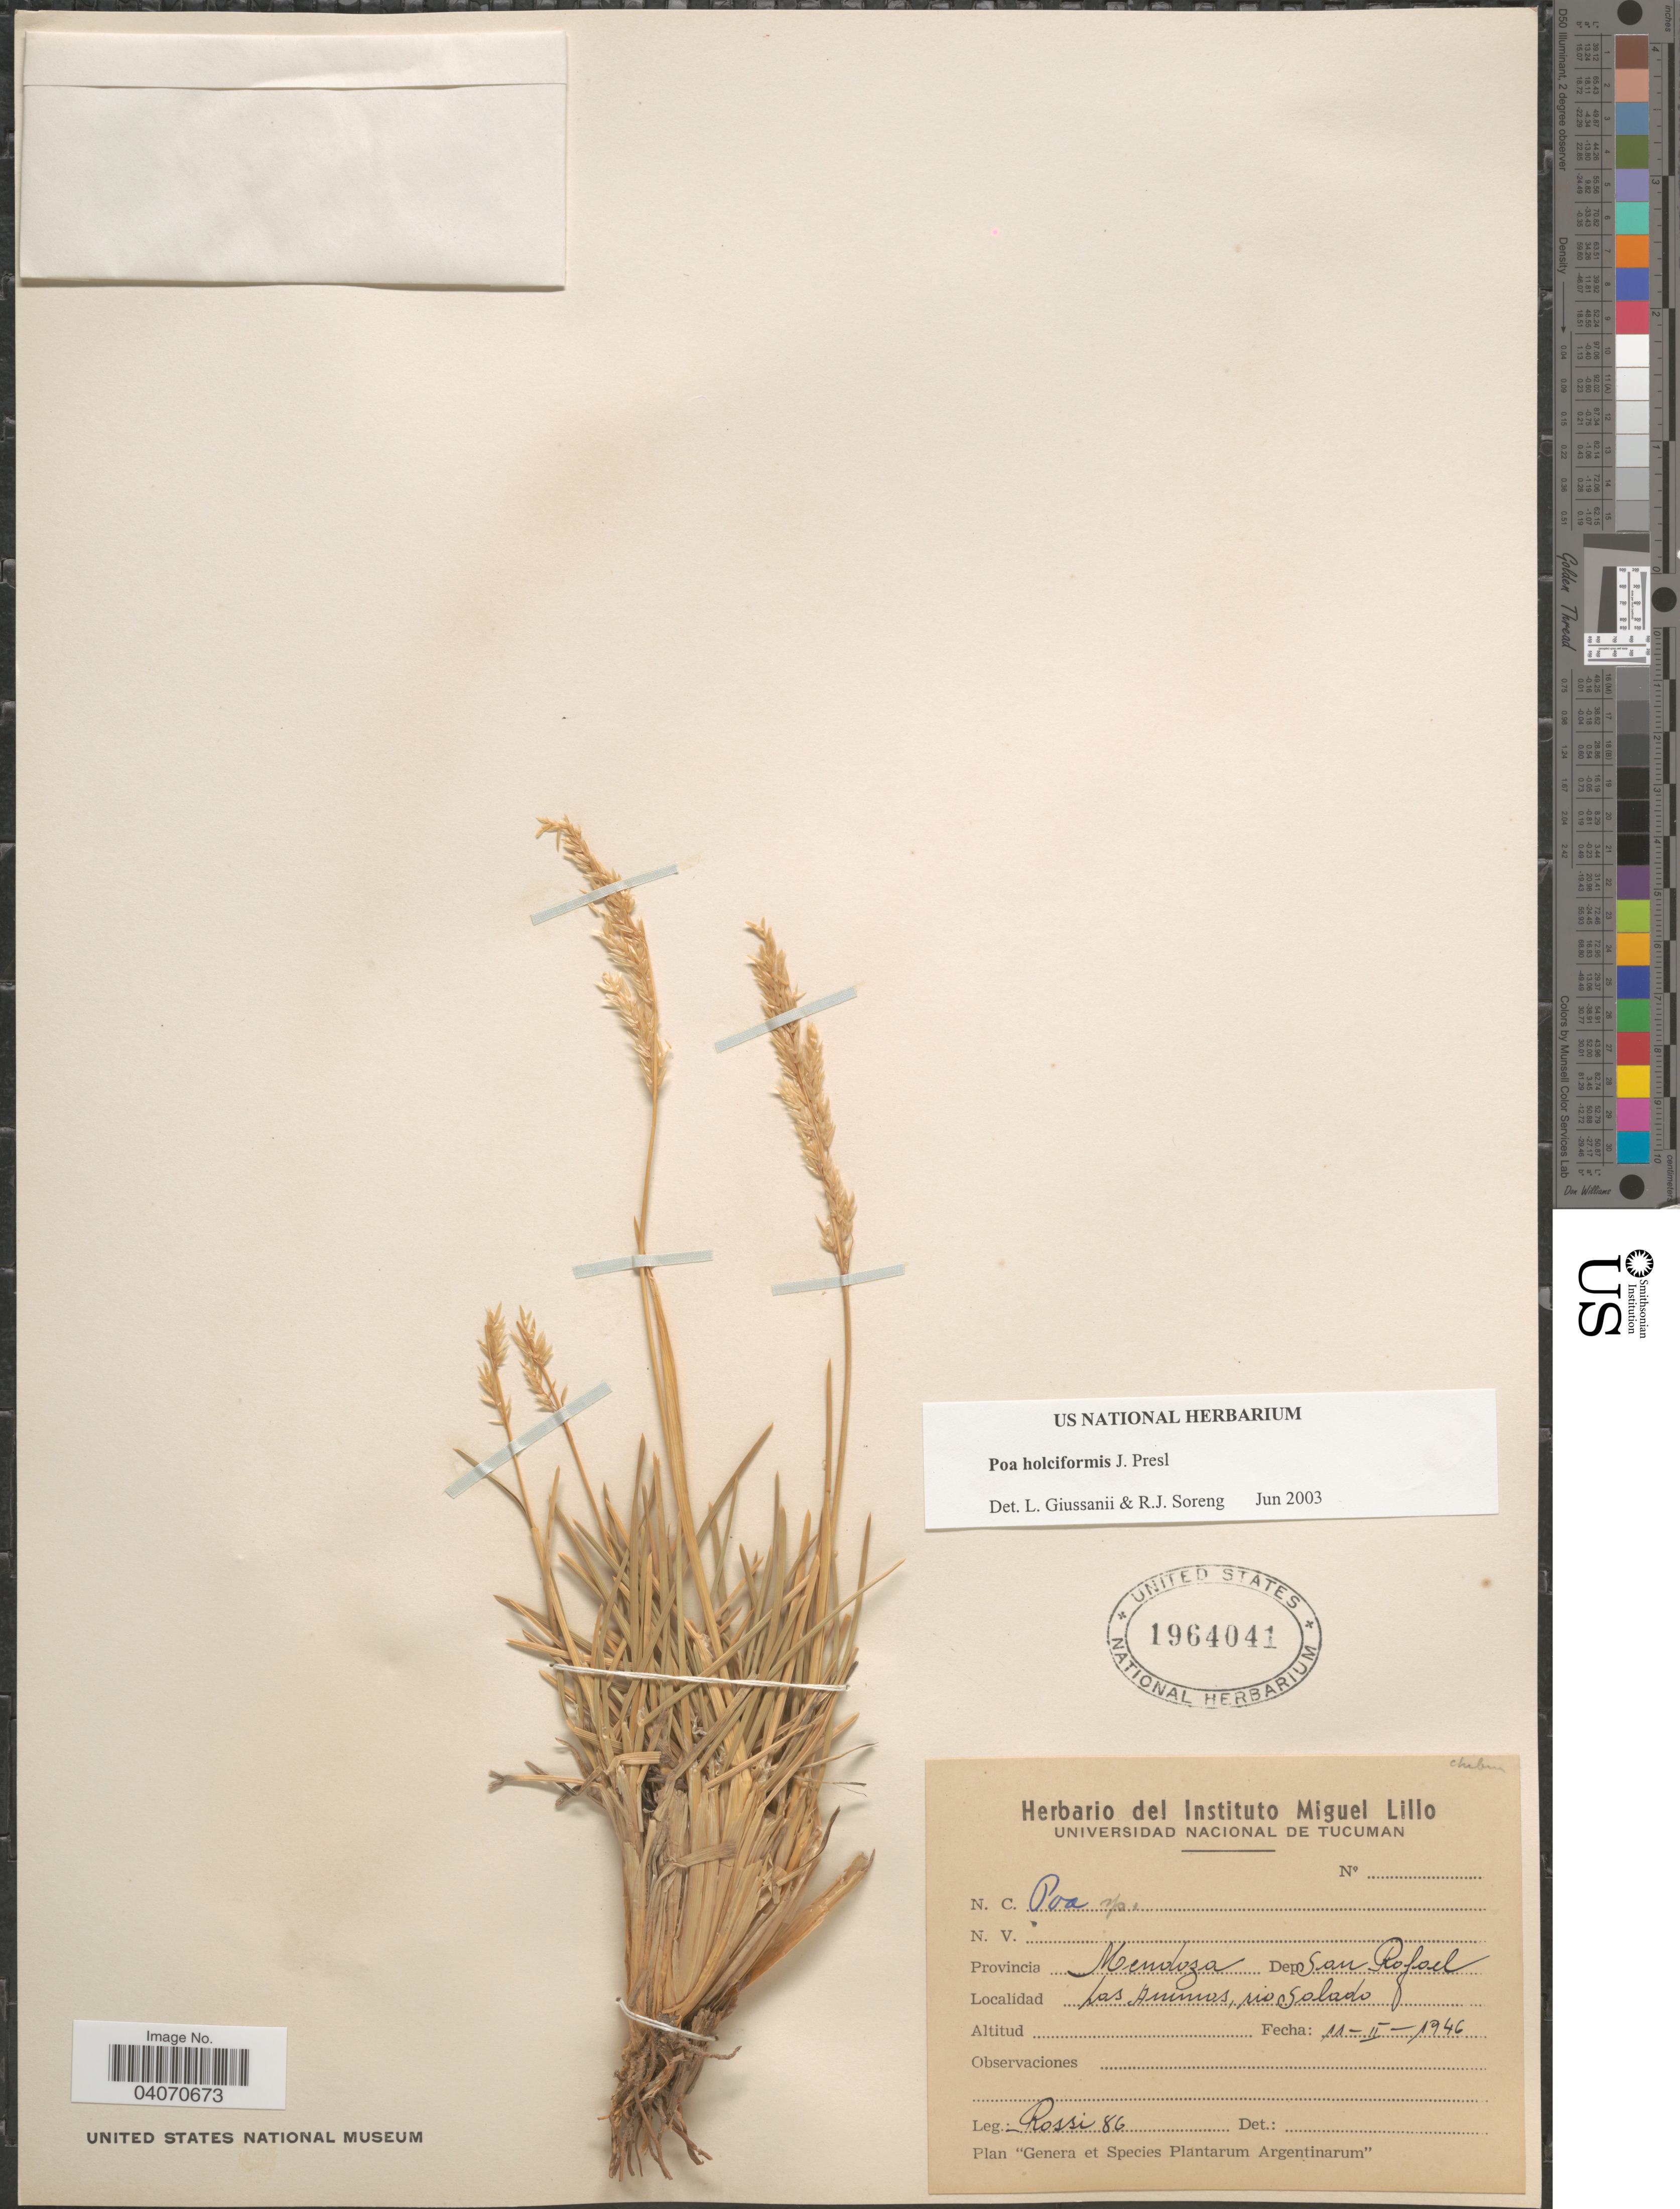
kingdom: Plantae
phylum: Tracheophyta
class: Liliopsida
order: Poales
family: Poaceae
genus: Poa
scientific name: Poa holciformis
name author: J. Presl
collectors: Rossi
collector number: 86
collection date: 1946-02-11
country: Argentina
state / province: Mendoza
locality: Dep. San Rafael. Los Animos, rio Solado.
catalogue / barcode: US 1964041